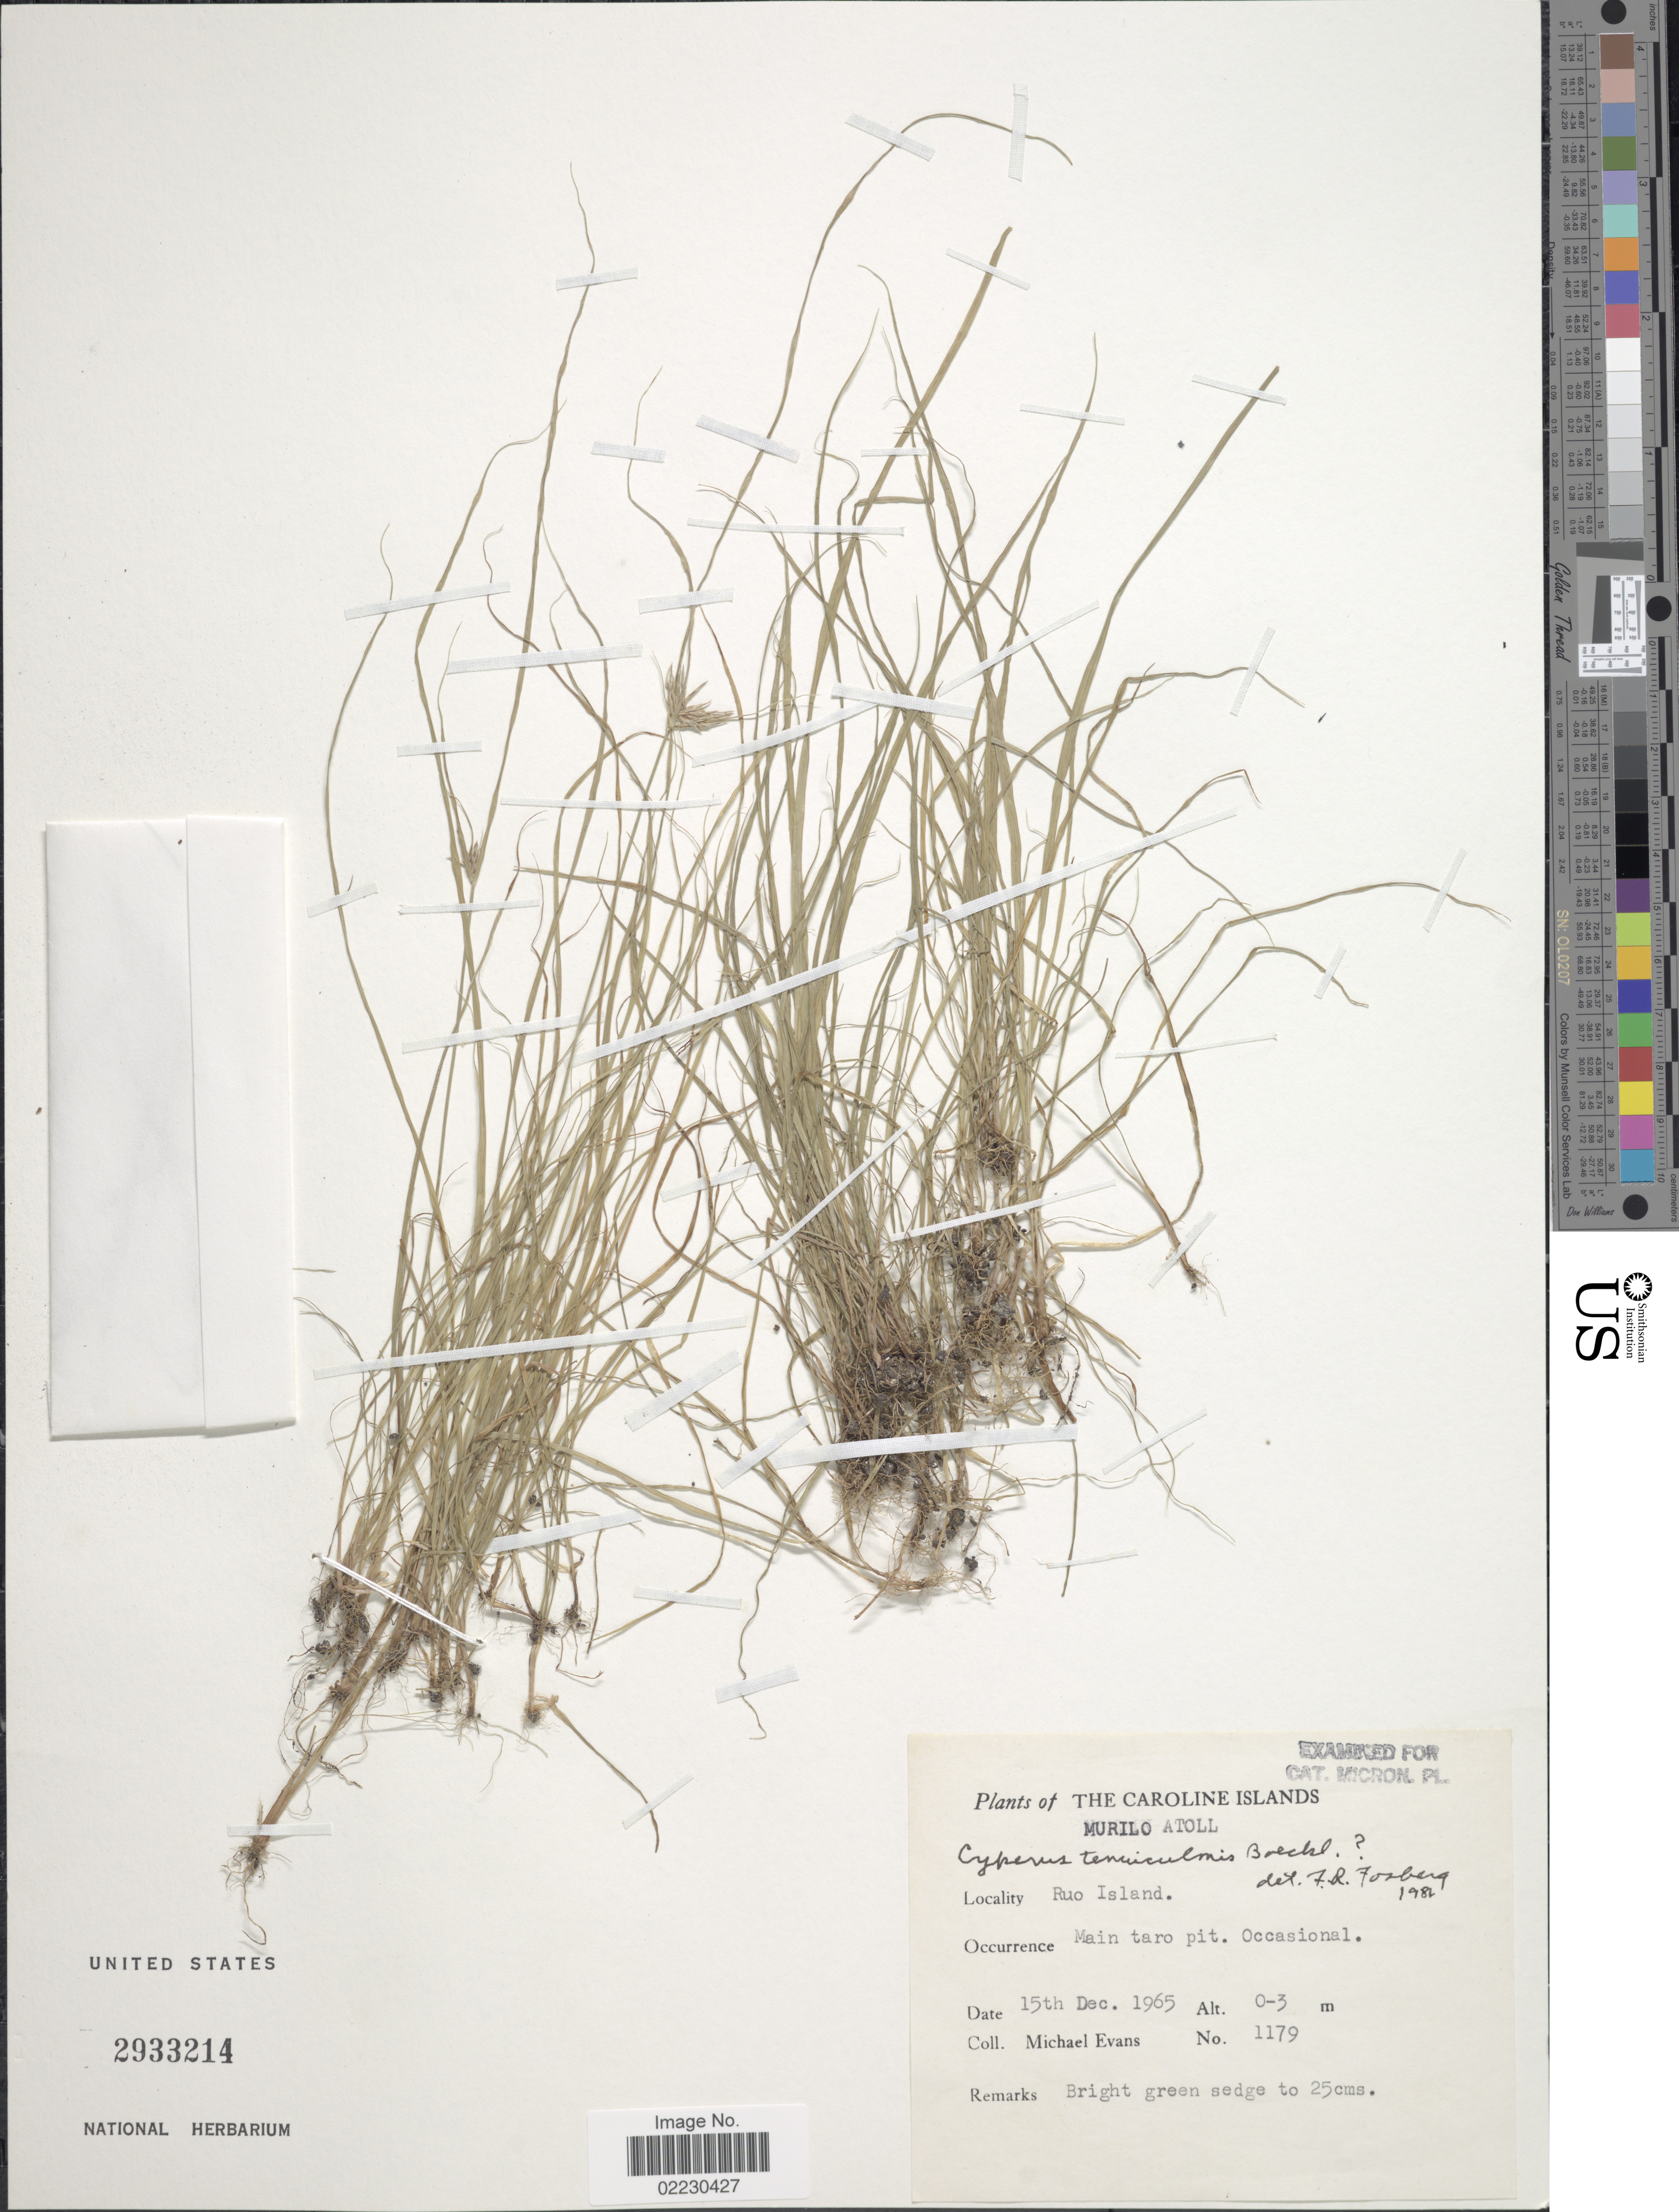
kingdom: Plantae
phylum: Tracheophyta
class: Liliopsida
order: Poales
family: Cyperaceae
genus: Cyperus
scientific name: Cyperus sp.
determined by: Strong, Mark T., (BOT), Smithsonian Institution - National Museum of Natural History (UNITED STATES)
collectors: M. Evans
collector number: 1179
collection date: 1965-12-15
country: Micronesia, Federated States of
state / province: Truk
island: Murilo Atoll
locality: Murilo Atoll, Ruo Island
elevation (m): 0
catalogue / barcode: US 2933214